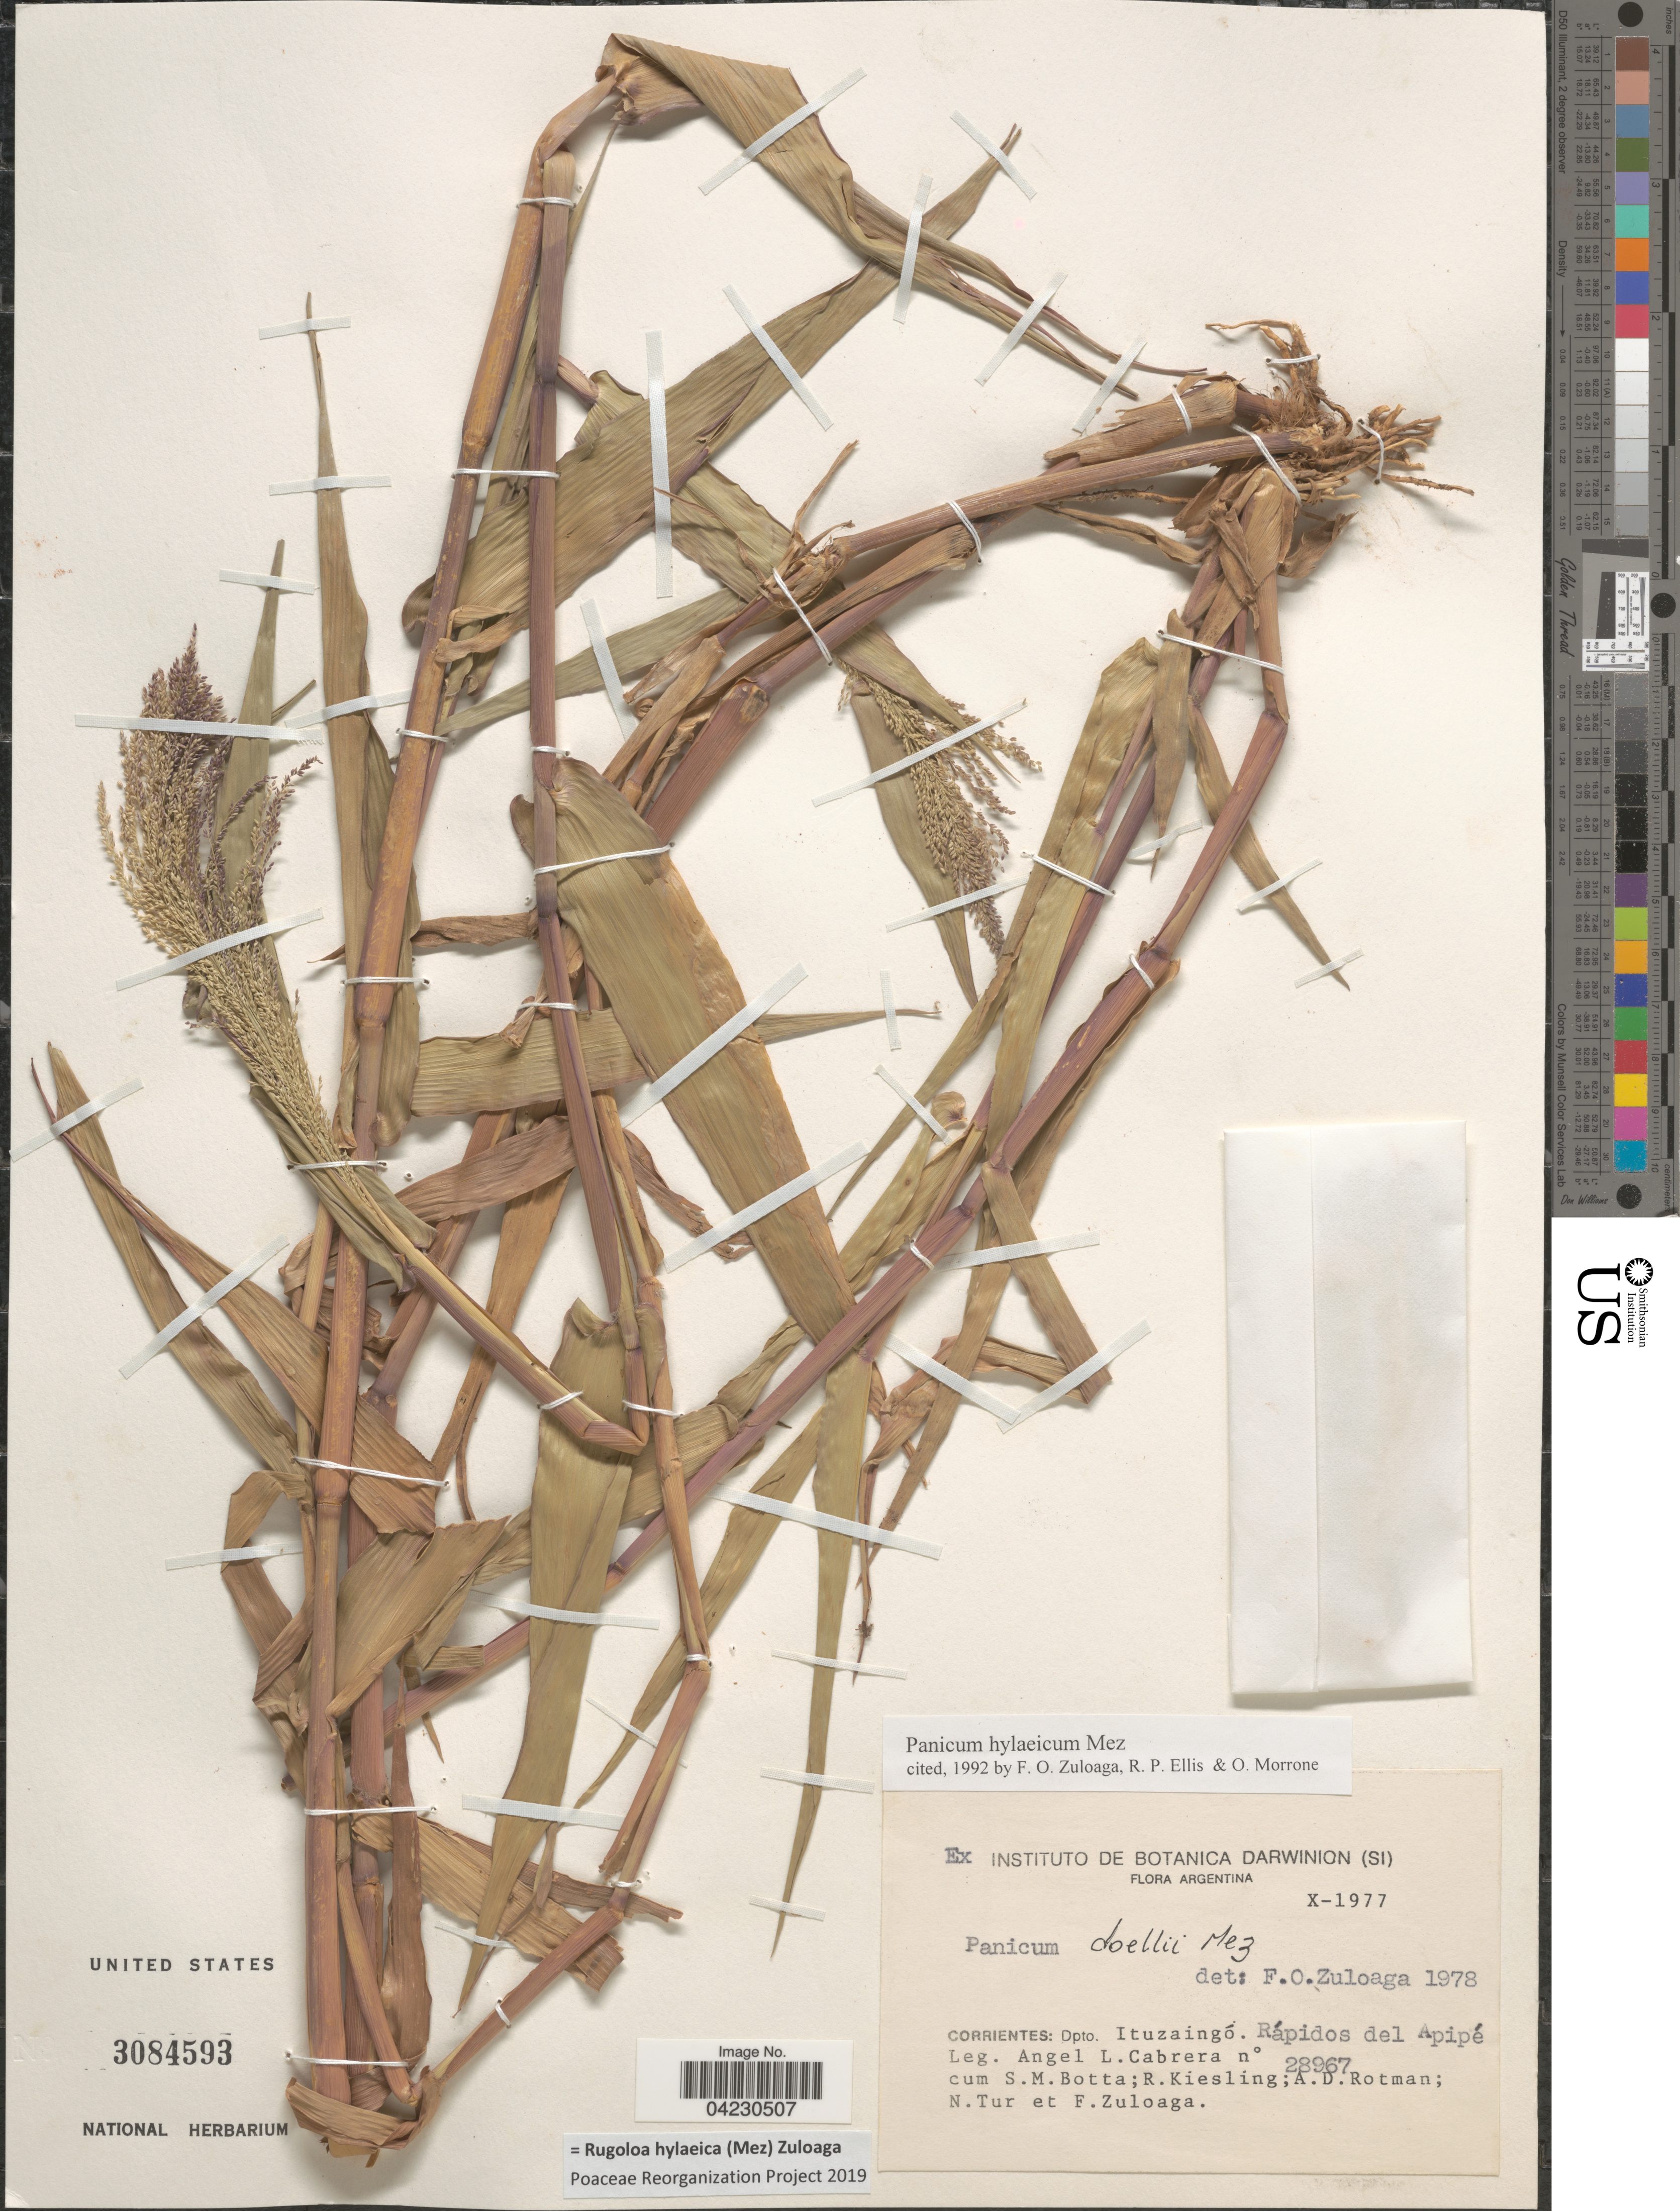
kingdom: Plantae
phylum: Tracheophyta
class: Liliopsida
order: Poales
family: Poaceae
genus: Rugoloa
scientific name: Rugoloa hylaeica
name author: (Mez) Zuloaga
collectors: A. L. Cabrera, S. Botta, R. Kiesling, A. D. Rotman & et al.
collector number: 28967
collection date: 1977-10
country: Argentina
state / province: Corrientes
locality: Dpto. Ituzaingó. Rápidos del Apipé.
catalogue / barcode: US 3084593